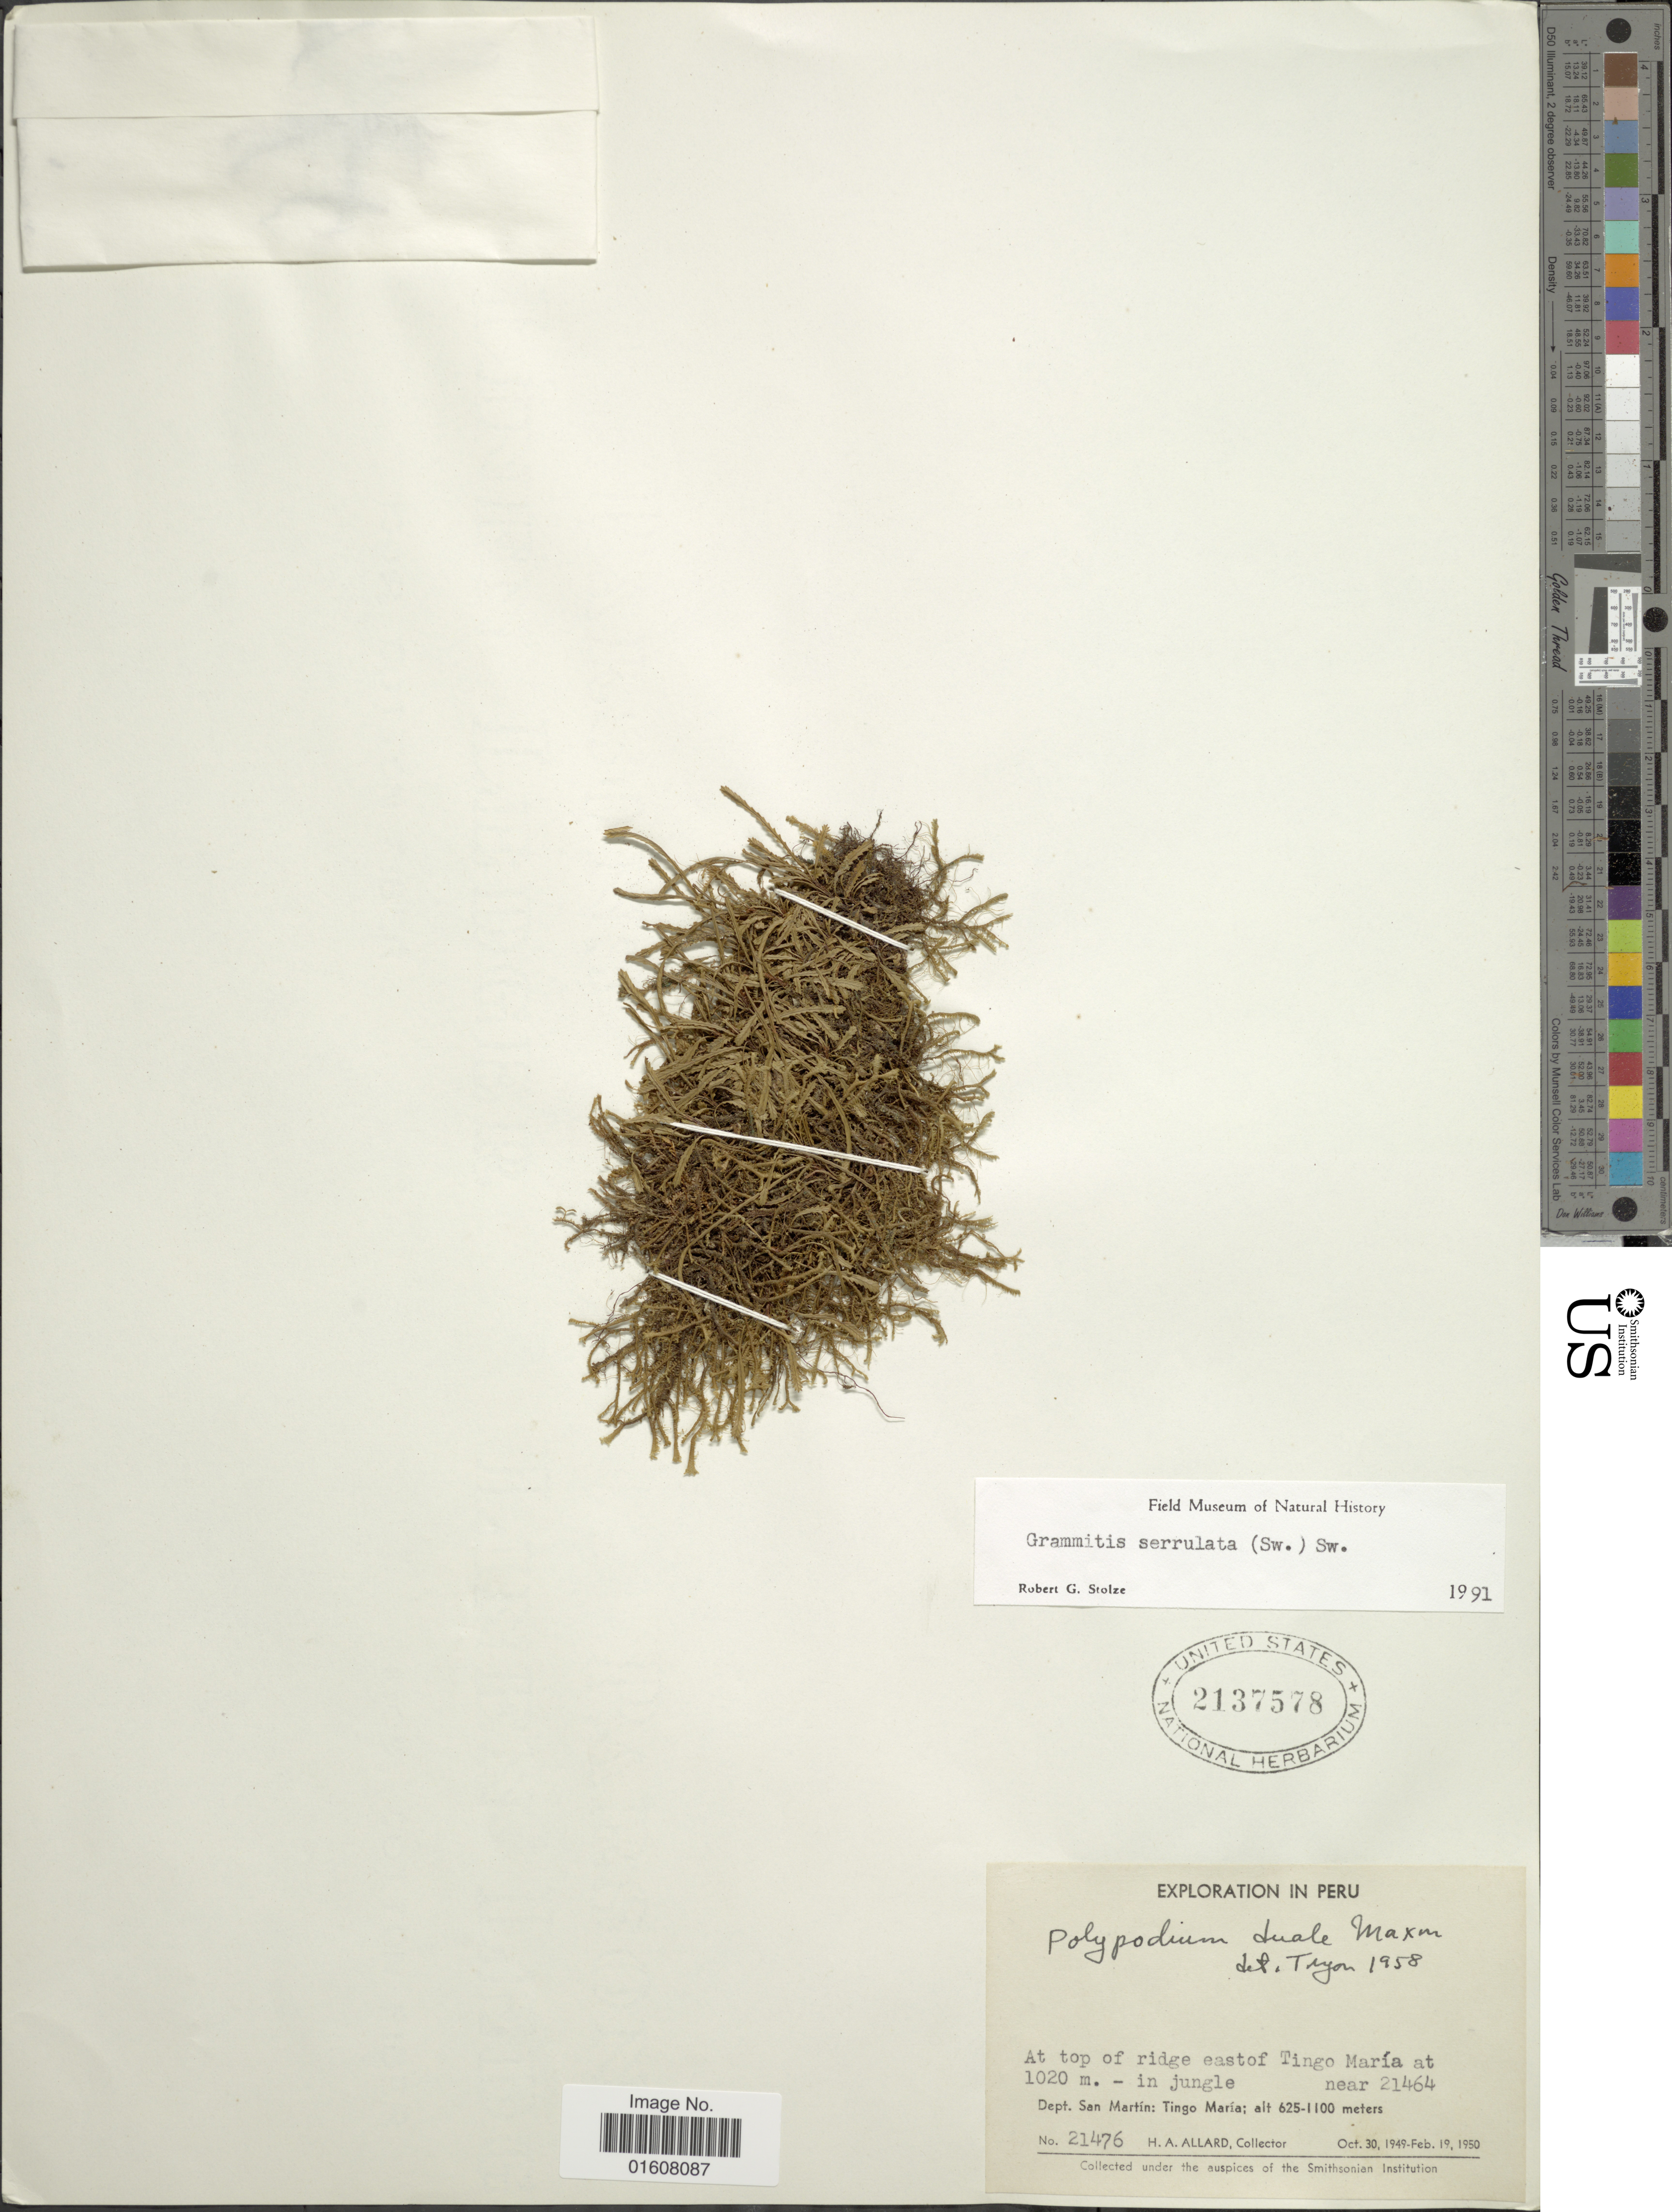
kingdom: Plantae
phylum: Tracheophyta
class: Polypodiopsida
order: Polypodiales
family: Polypodiaceae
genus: Cochlidium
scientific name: Cochlidium serrulatum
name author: (Sw.) L.E. Bishop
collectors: H. A. Allard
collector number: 21476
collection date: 1949-10-30/1950-02-19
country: Peru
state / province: San Martín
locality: At top of ridge east of Tingo María, in jungle near 21464. Tingo María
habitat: at top of ridge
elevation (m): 1020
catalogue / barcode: US 2137578